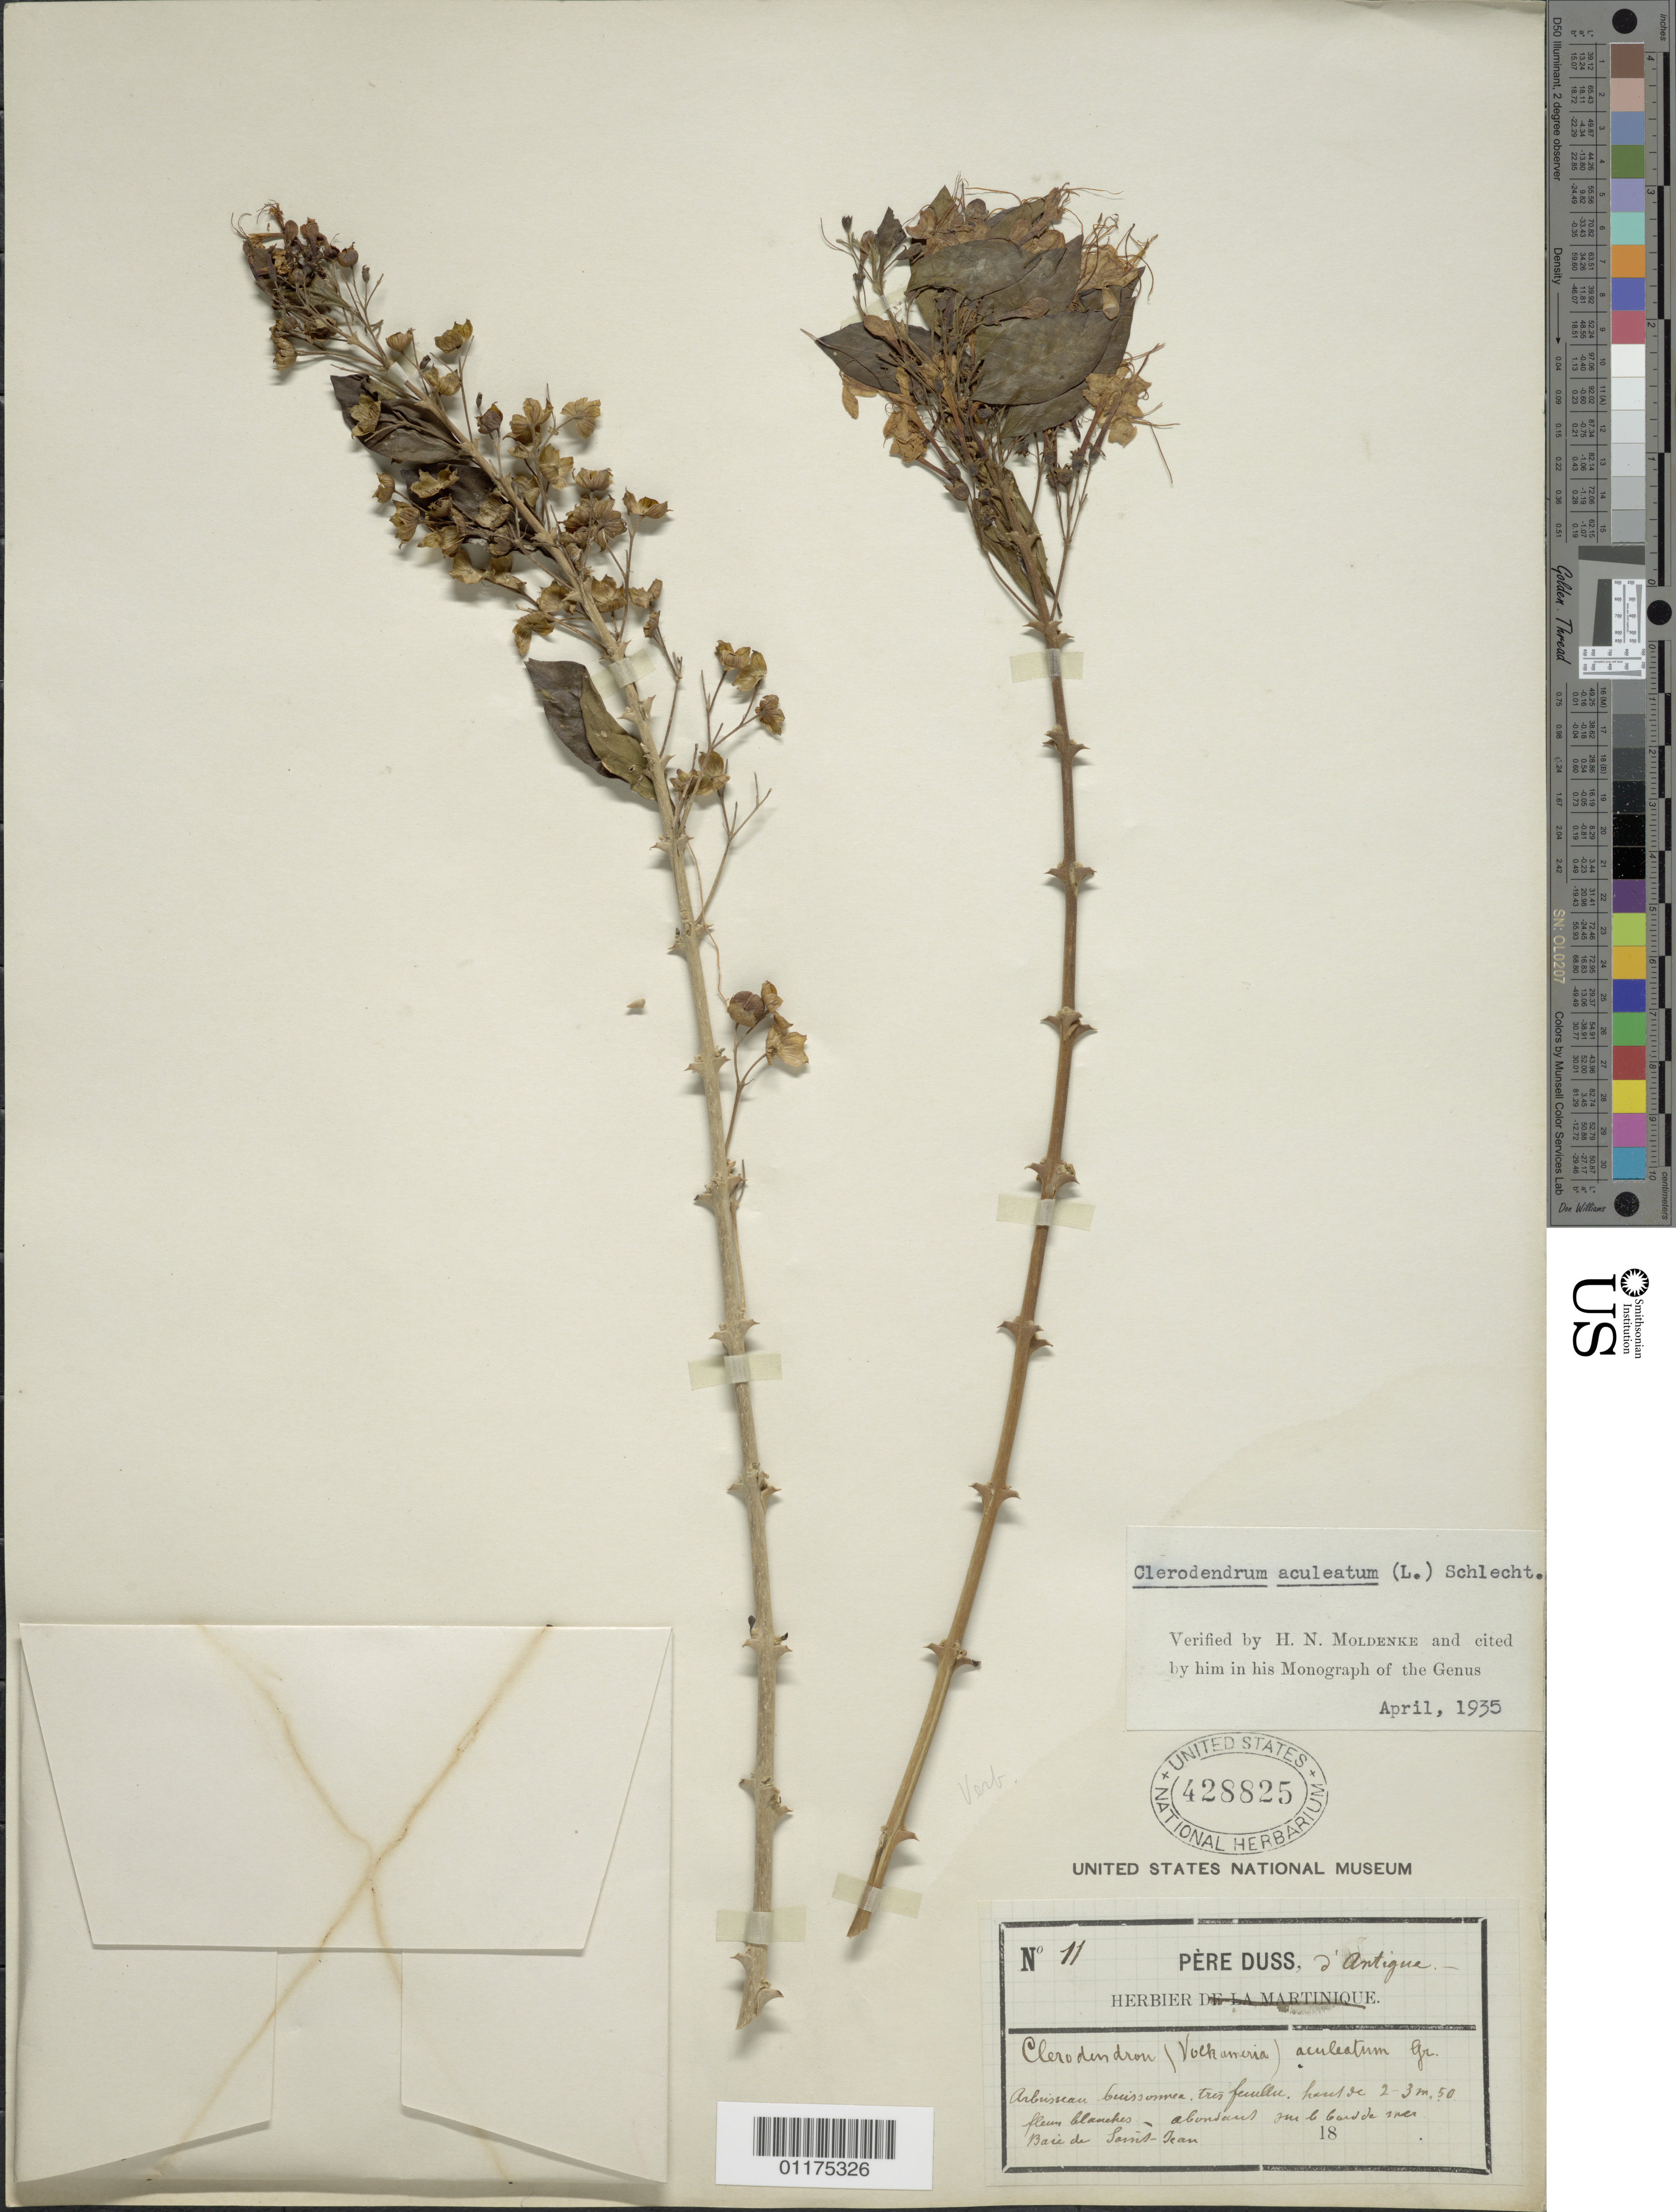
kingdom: Plantae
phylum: Tracheophyta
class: Magnoliopsida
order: Lamiales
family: Lamiaceae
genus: Clerodendrum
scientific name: Clerodendrum aculeatum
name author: (L.) Schltdl.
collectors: Père Duss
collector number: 11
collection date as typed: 18--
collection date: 1800/1899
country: Antigua and Barbuda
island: Leeward Is.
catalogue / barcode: US 428825